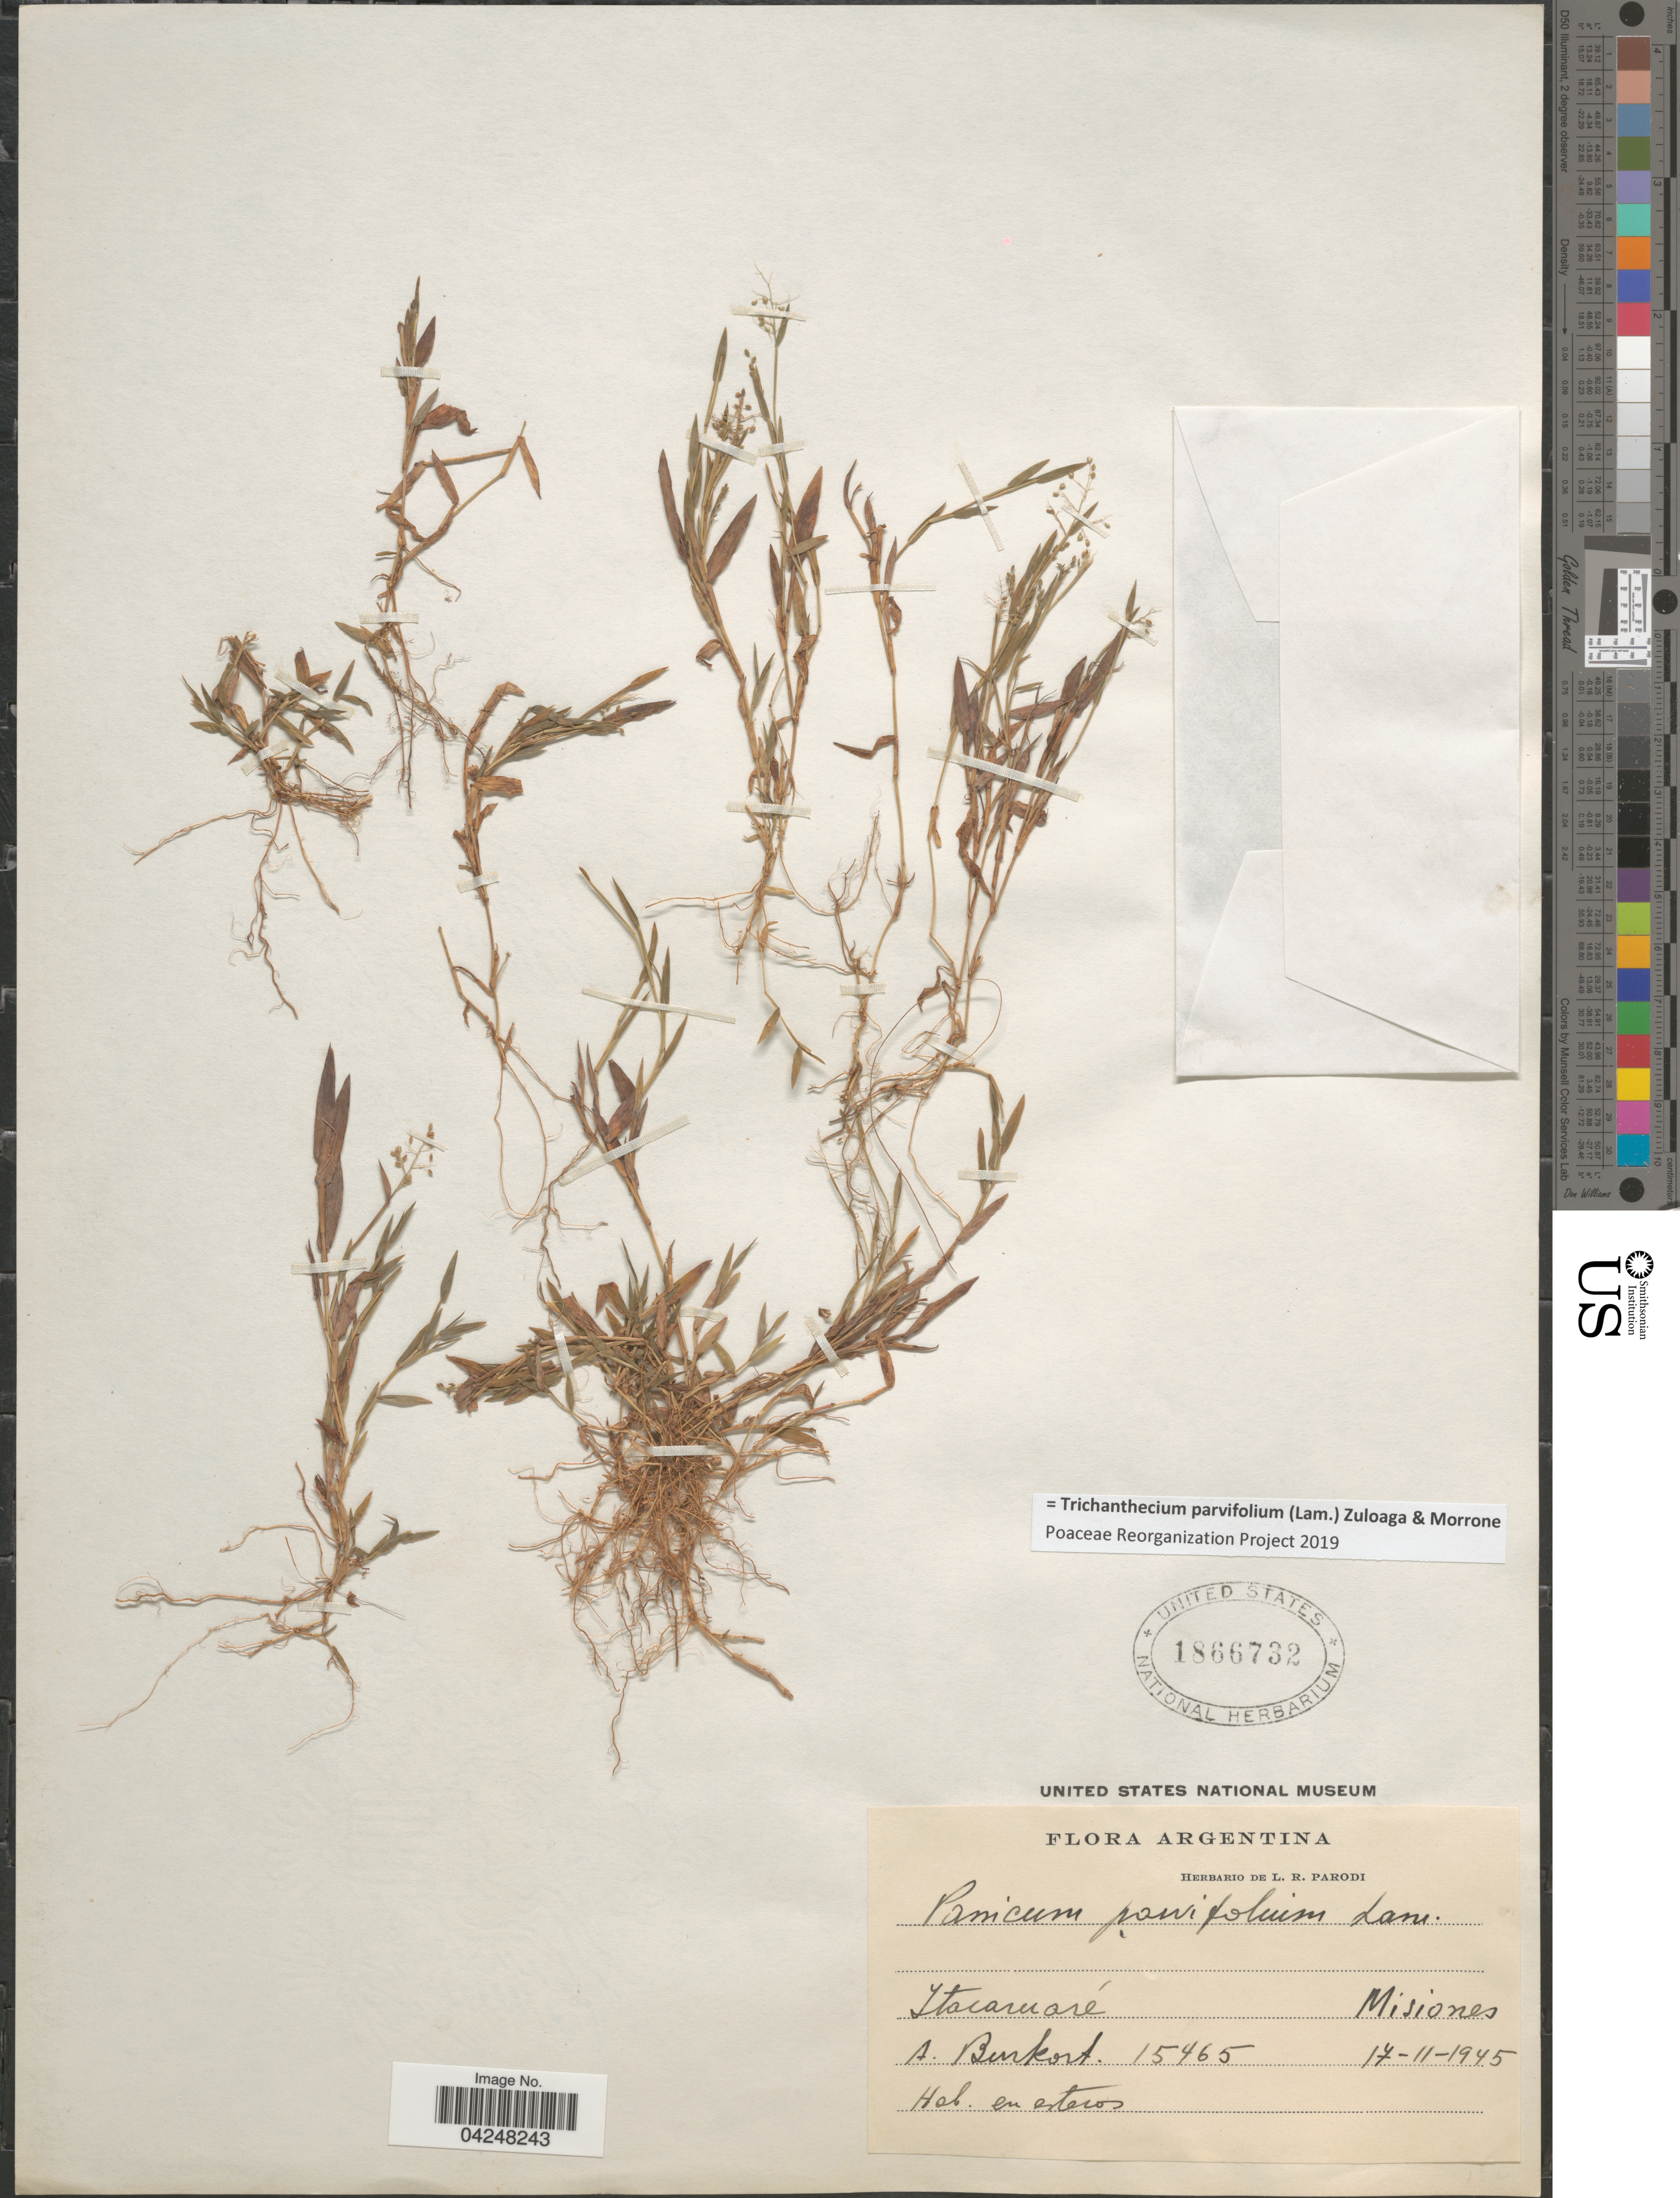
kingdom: Plantae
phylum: Tracheophyta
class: Liliopsida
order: Poales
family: Poaceae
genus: Trichanthecium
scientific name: Trichanthecium parvifolium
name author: (Lam.) Zuloaga & Morrone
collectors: A. E. Burkart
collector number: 15465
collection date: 1945-11-17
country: Argentina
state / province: Misiones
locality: Itacaruaré.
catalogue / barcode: US 1866732